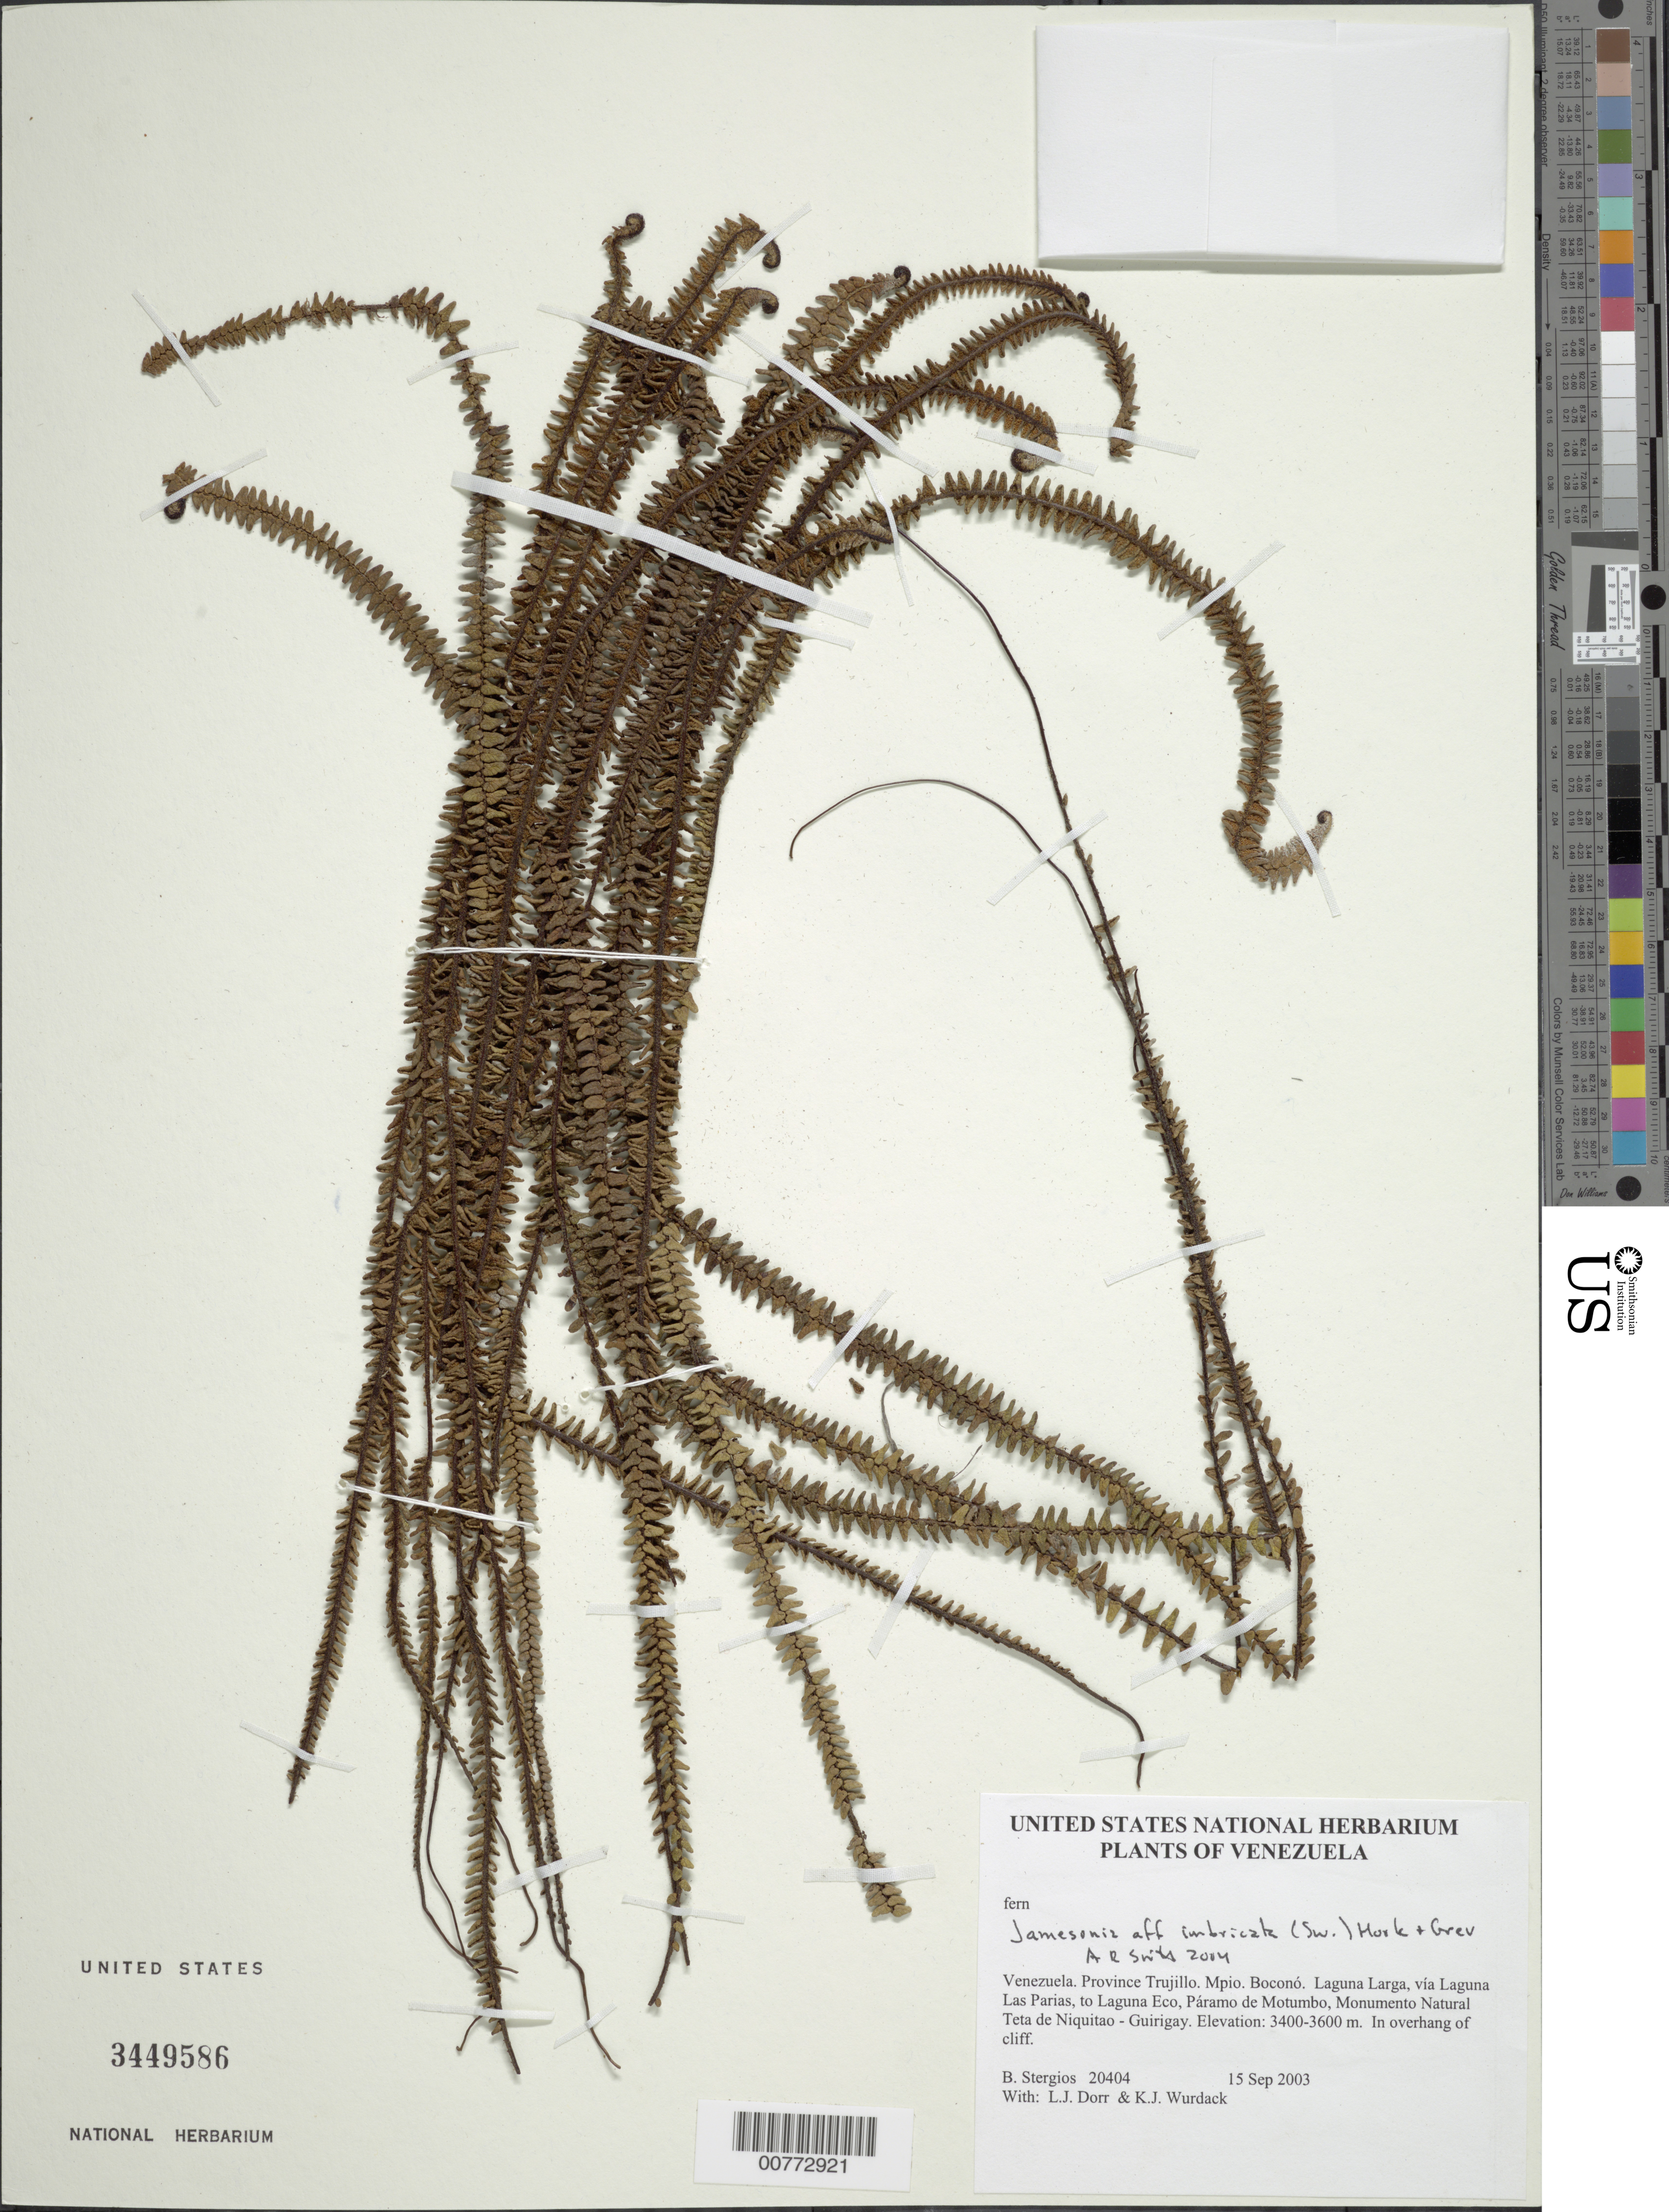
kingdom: Plantae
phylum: Tracheophyta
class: Polypodiopsida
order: Polypodiales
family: Pteridaceae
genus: Jamesonia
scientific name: Jamesonia imbricata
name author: (Sw.) Hook. & Grev.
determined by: Smith, Alan R., (UC)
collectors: B. G. Stergios, L. J. Dorr & K. Wurdack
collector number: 20404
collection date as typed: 15 Sep 2003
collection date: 2003-09-15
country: Venezuela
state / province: Trujillo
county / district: Boconó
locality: Laguna Larga, vía Laguna Las Parias, to Laguna Eco, Páramo de Motumbo, Monumento Natural Teta de Niquitao - Guirigay.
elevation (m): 3400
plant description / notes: PORT, US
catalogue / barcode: US 3449586